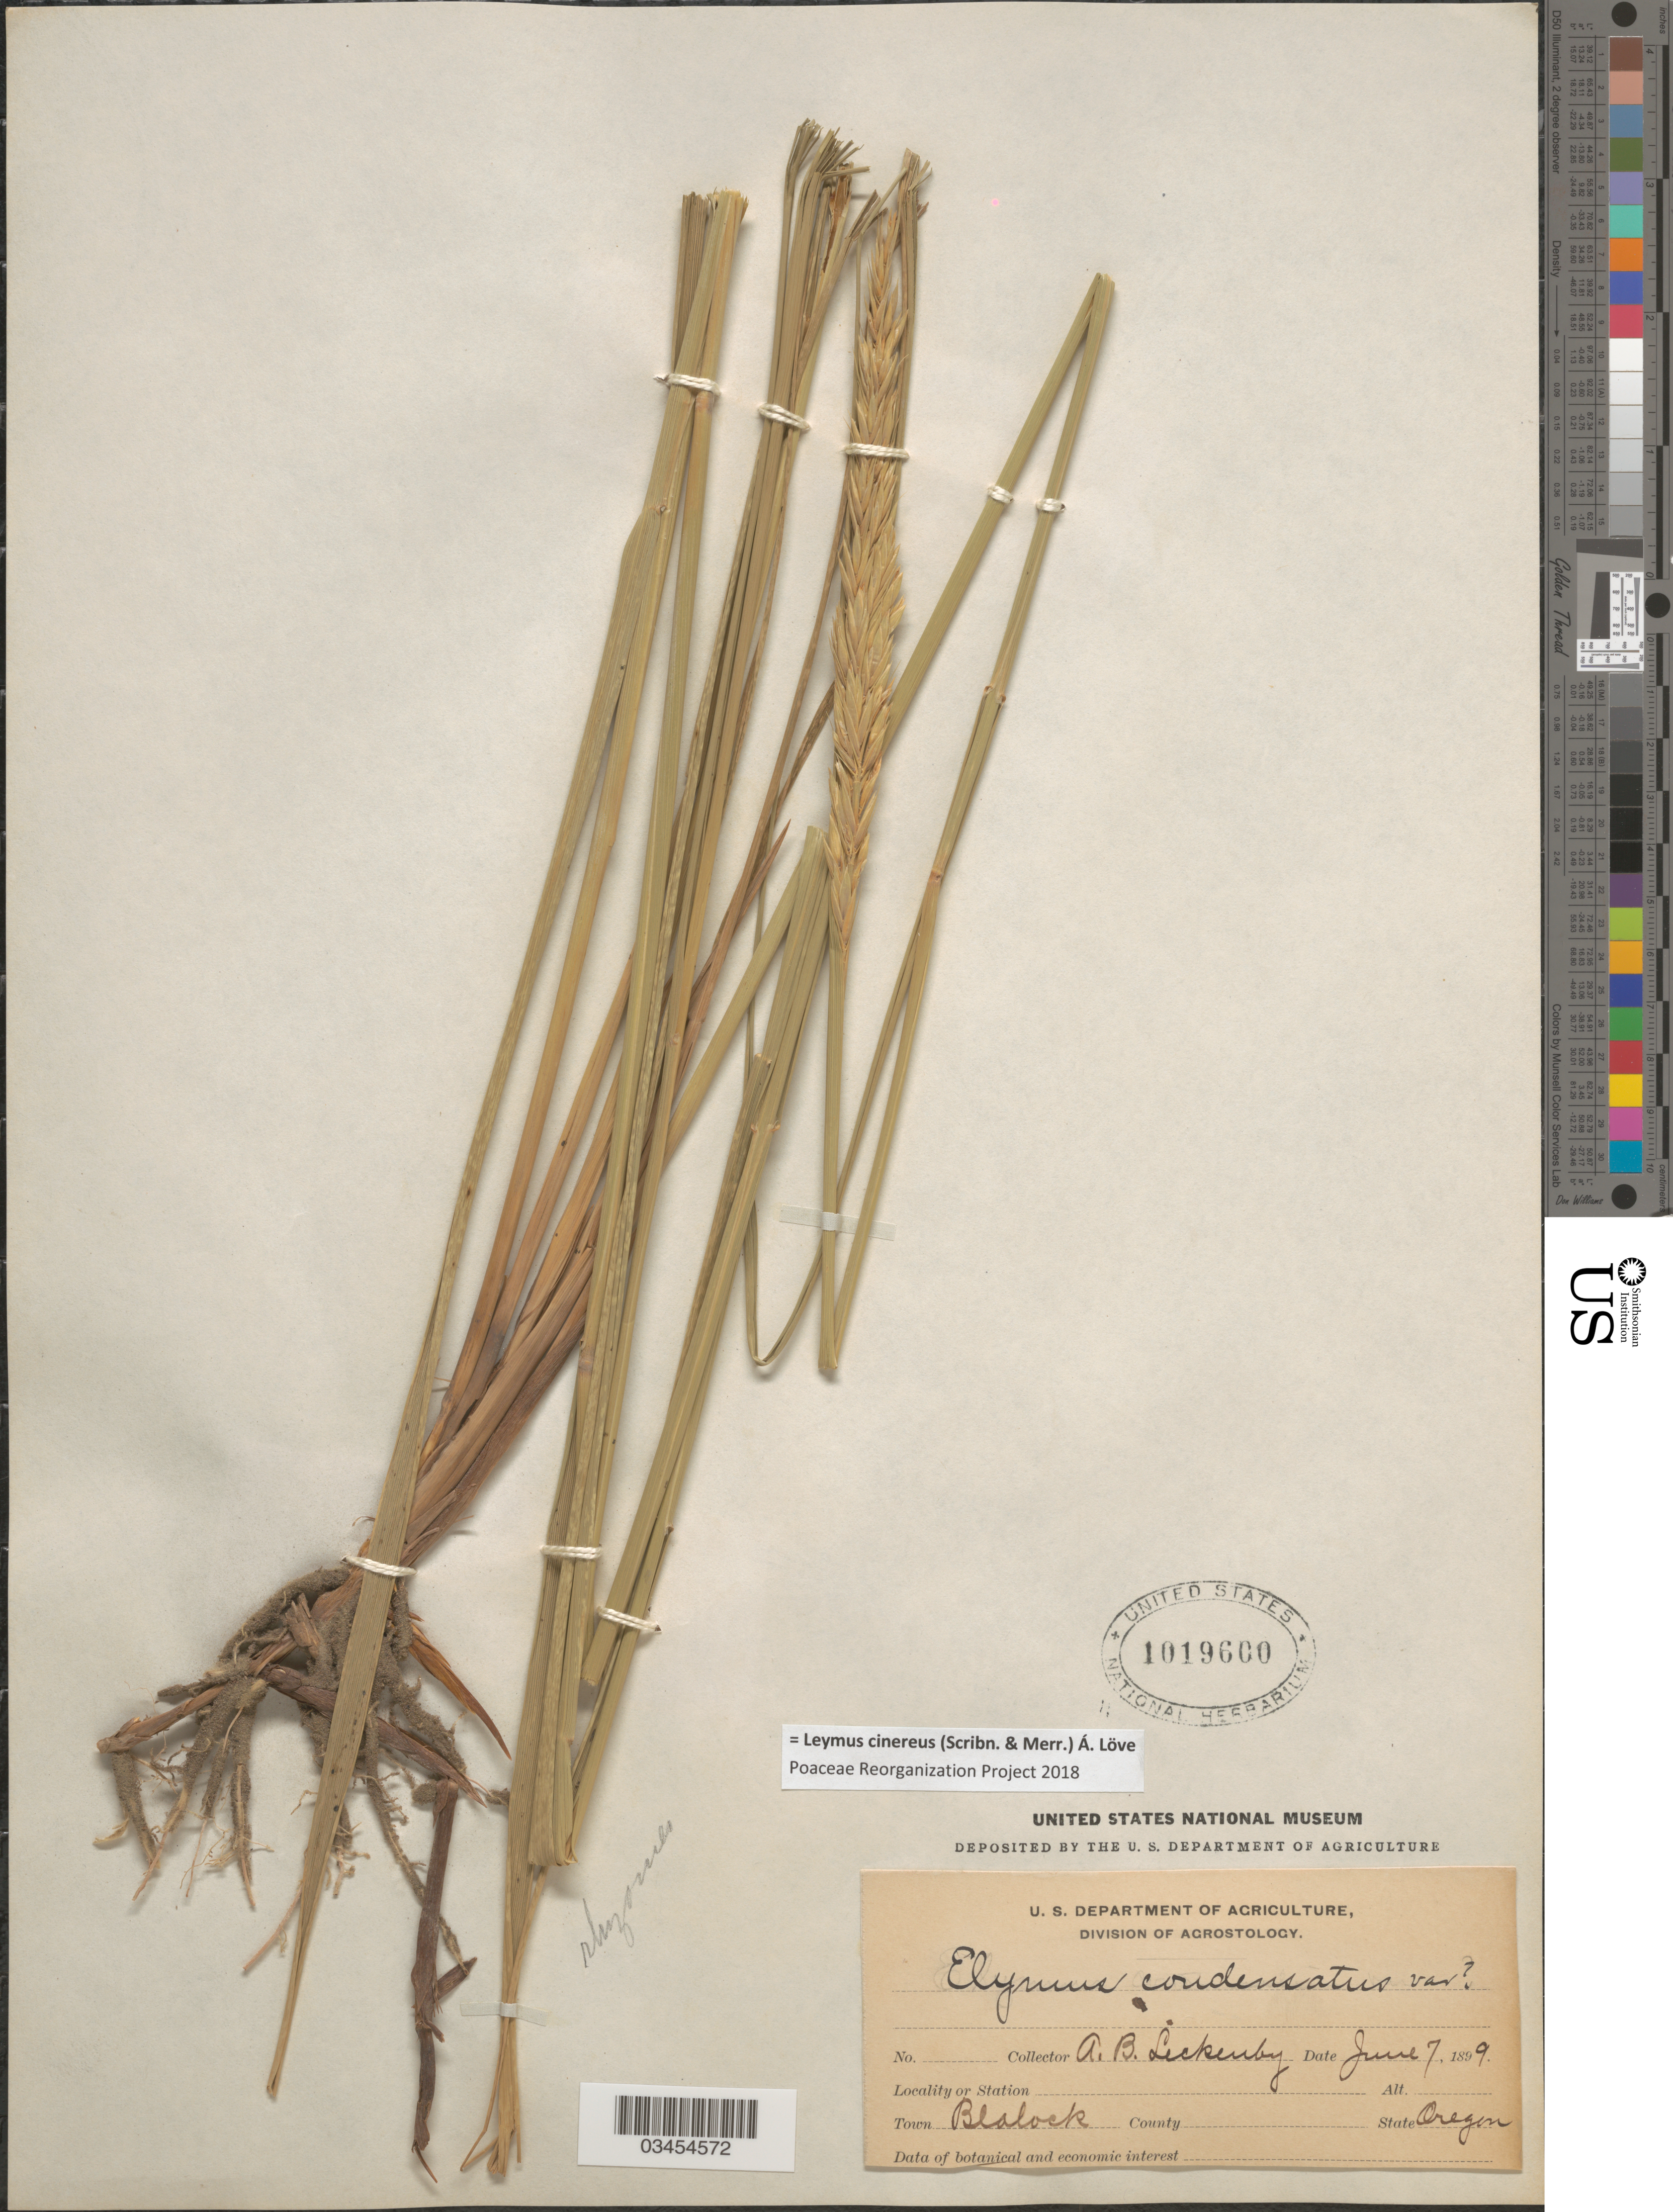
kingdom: Plantae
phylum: Tracheophyta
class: Liliopsida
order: Poales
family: Poaceae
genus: Leymus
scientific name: Leymus cinereus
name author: (Scribn. & Merr.) Á. Löve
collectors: A. Leckenby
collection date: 1899-06-07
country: United States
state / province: Oregon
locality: Town Blalock.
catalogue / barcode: US 1019600